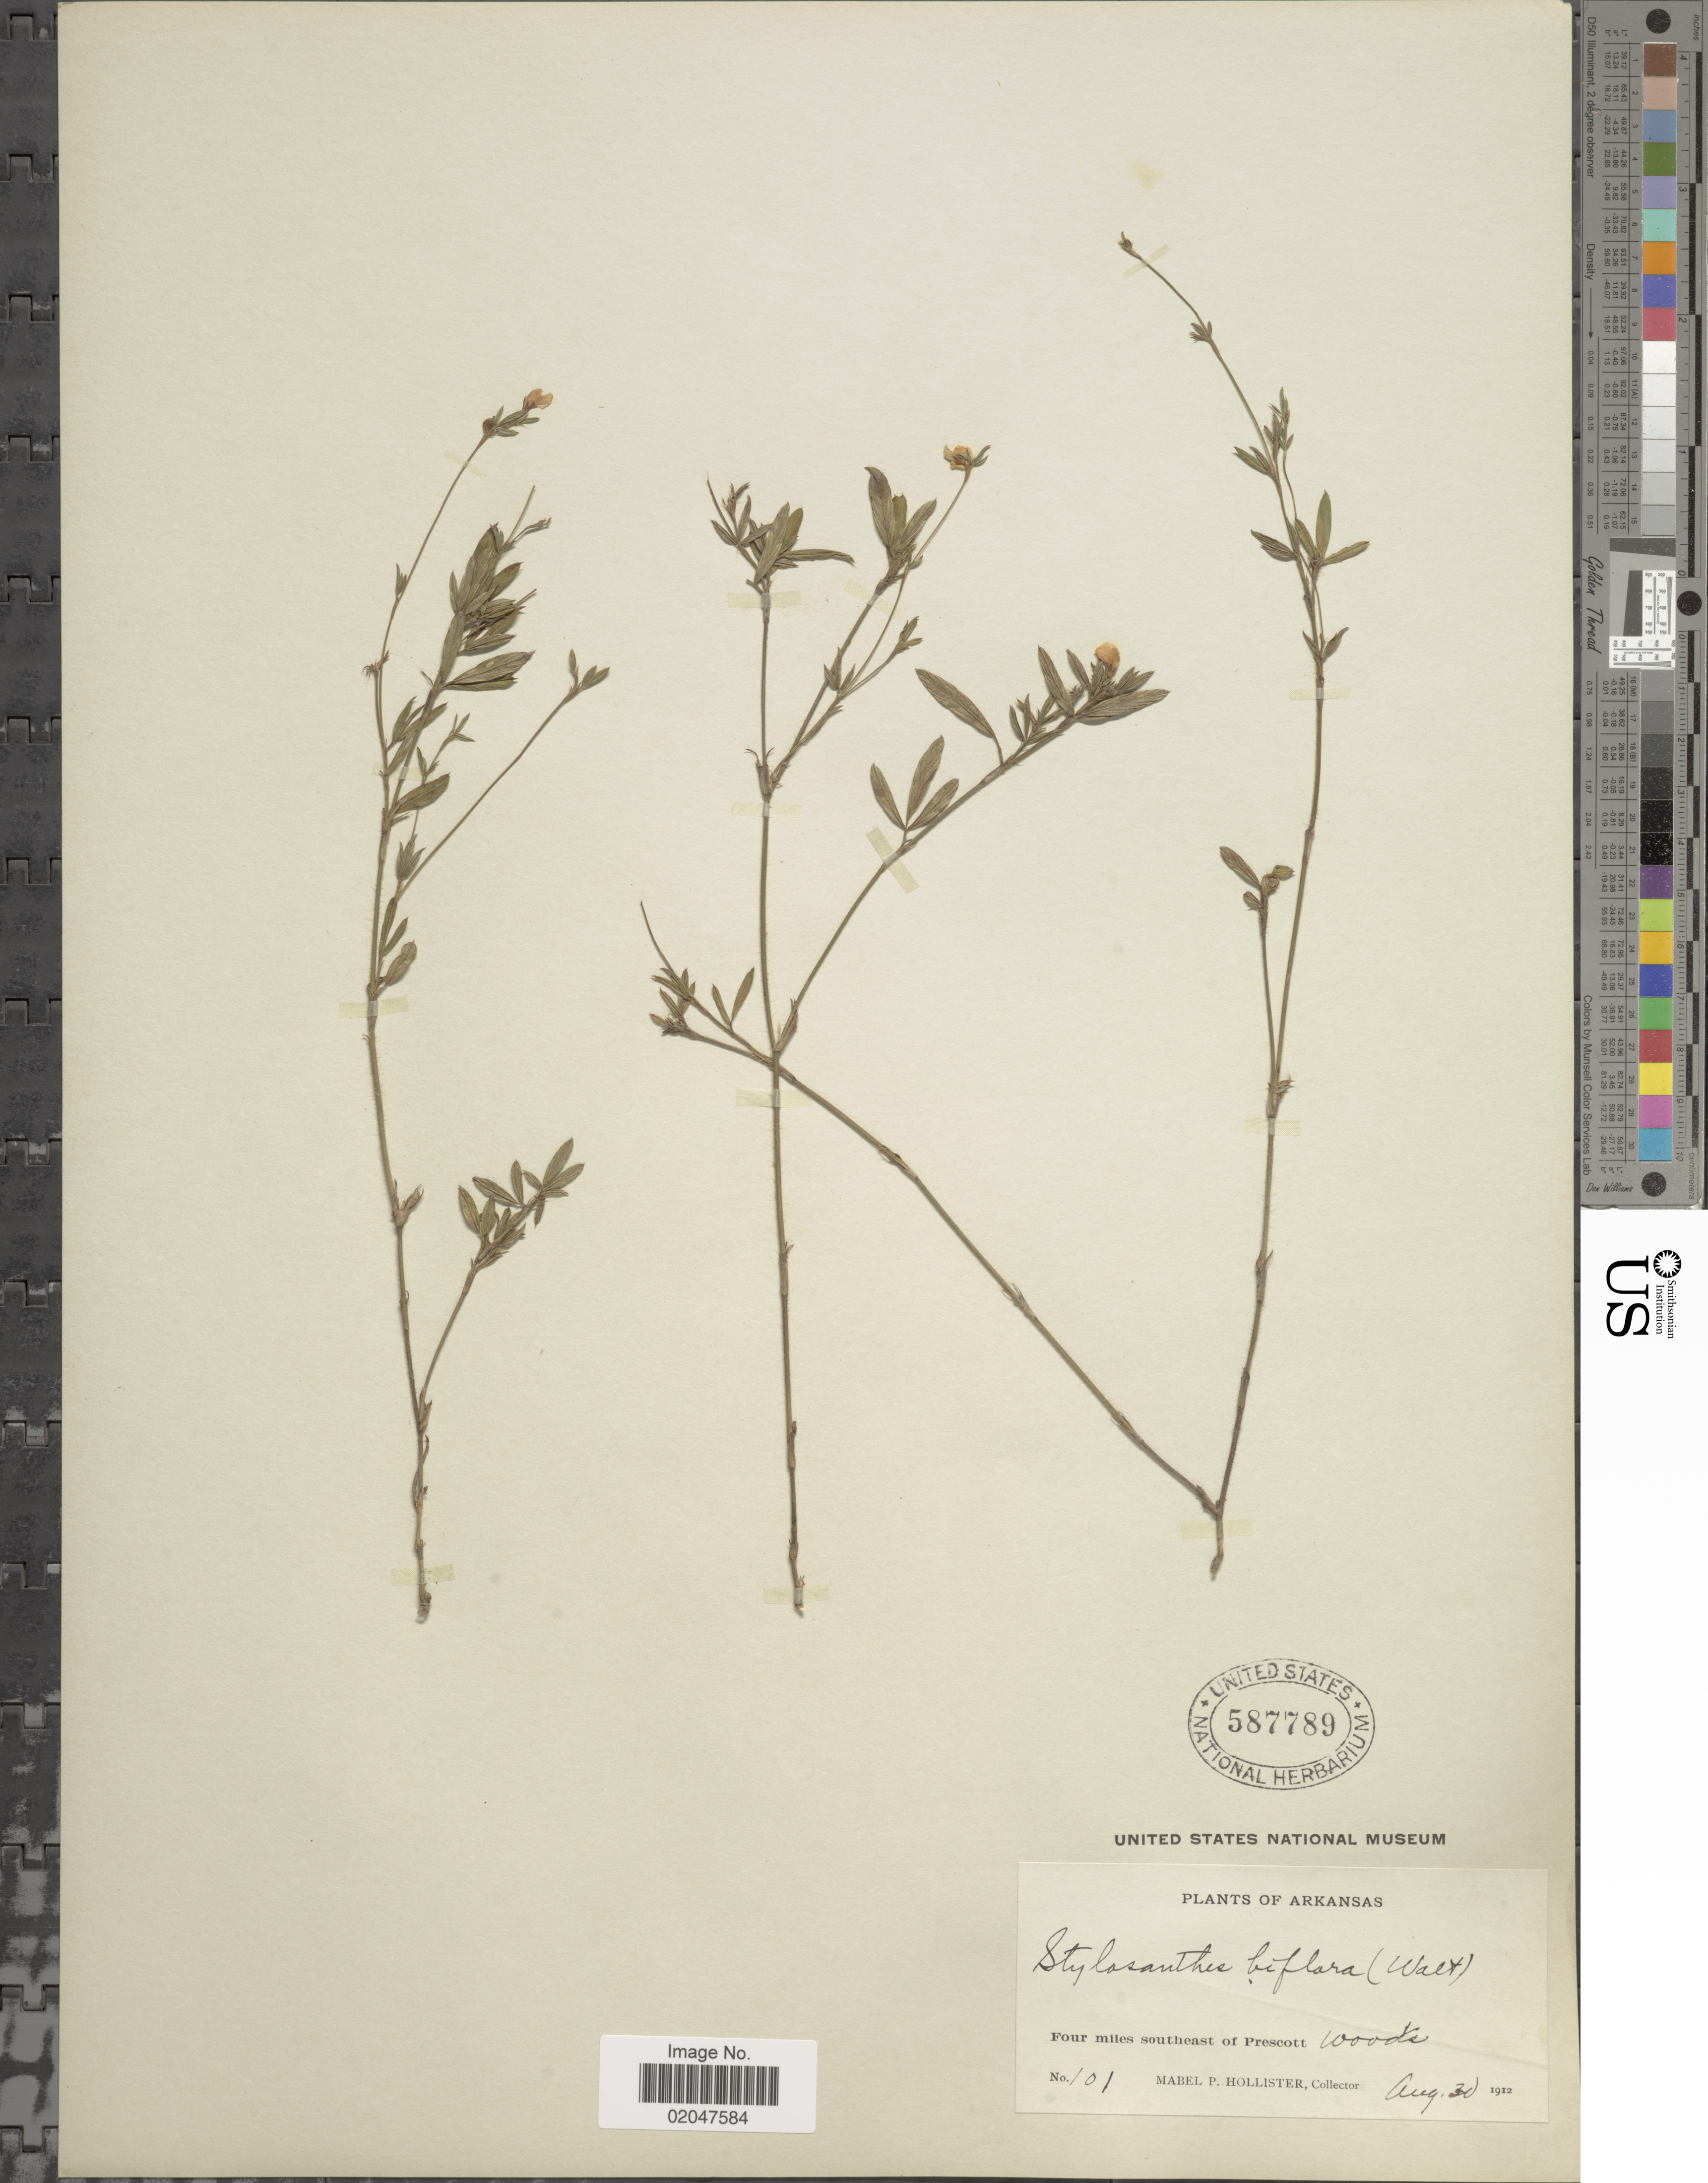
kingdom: Plantae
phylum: Tracheophyta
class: Magnoliopsida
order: Fabales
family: Fabaceae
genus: Stylosanthes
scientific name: Stylosanthes biflora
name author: (L.) Britton et al.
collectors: M. Hollister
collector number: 101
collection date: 1912-08-30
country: United States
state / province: Arkansas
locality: Four miles southeast of Prescott Woods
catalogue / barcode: US 587789